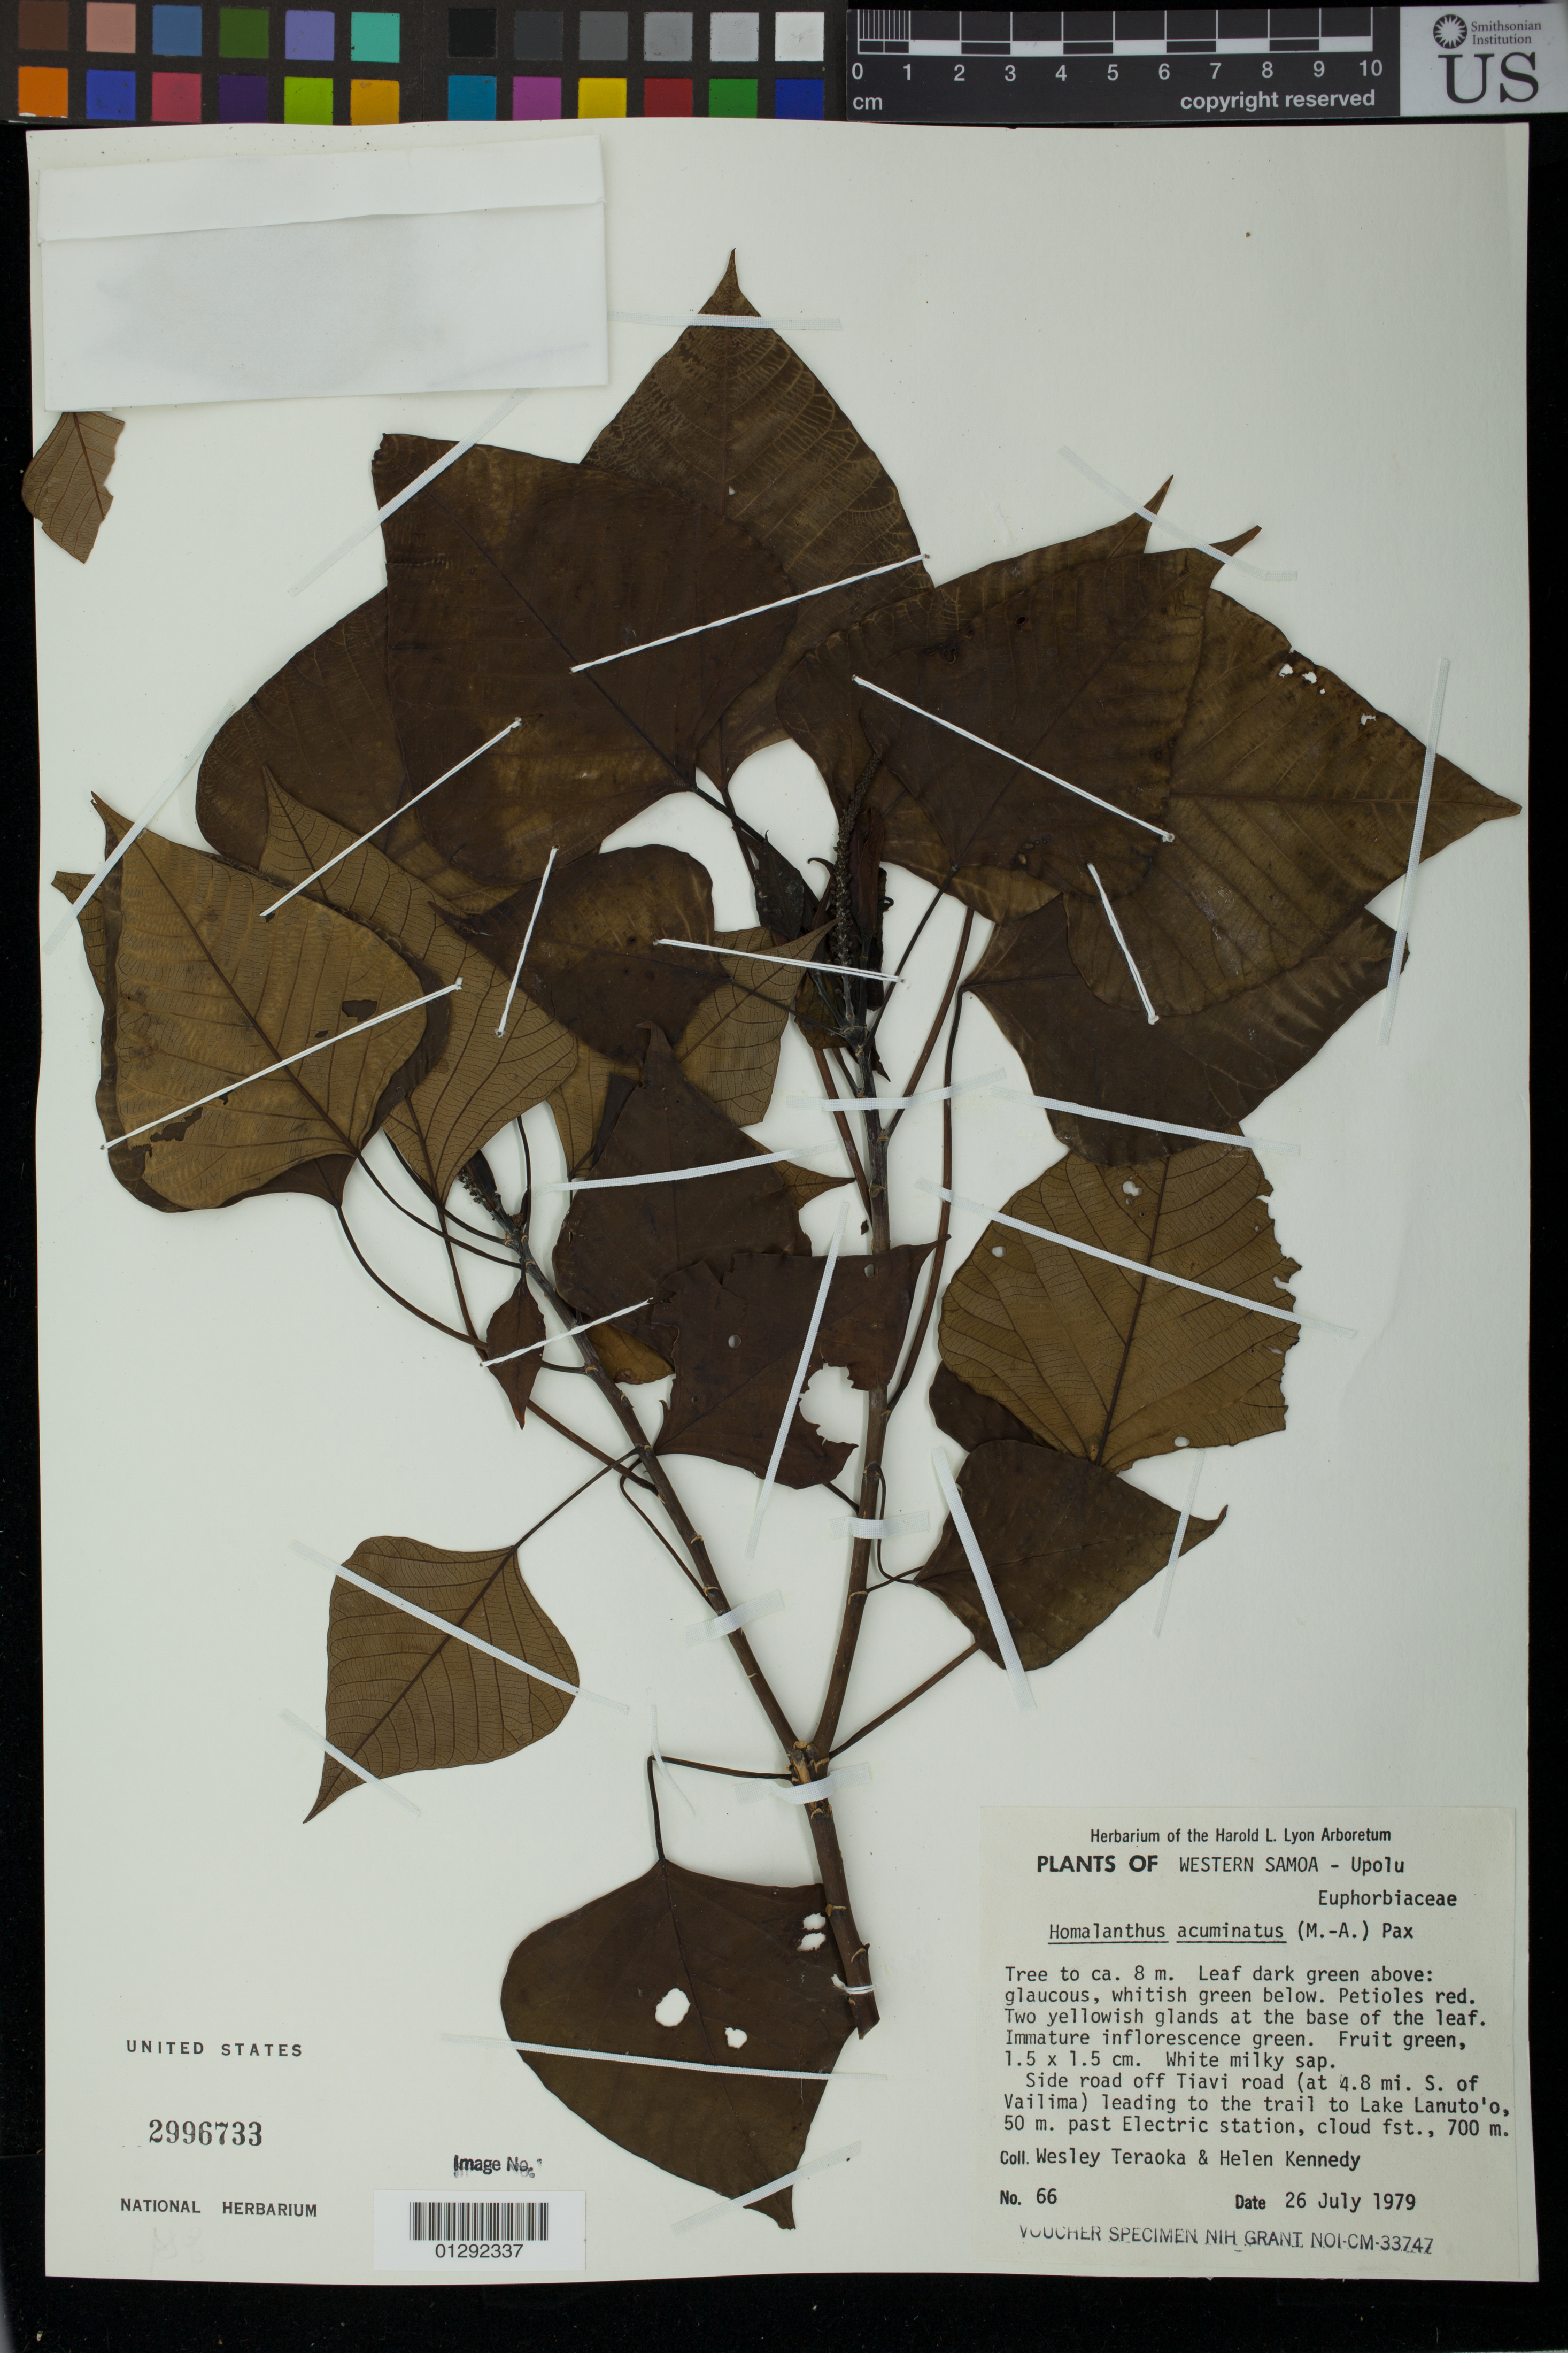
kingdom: Plantae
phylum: Tracheophyta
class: Magnoliopsida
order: Malpighiales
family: Euphorbiaceae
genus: Homalanthus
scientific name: Homalanthus acuminatus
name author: (Müll. Arg.) Pax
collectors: W. Teraoka & H. Kennedy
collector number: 66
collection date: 1979-07-26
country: Samoa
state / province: Tuamasaga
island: Upolu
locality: Upolu. Side road off Tiavi road (at 4.8 mi. S. of Vailima) leading to the trail to Lake Lanuto'o, 50 m. past Electric station, cloud fst.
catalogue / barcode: US 2996733